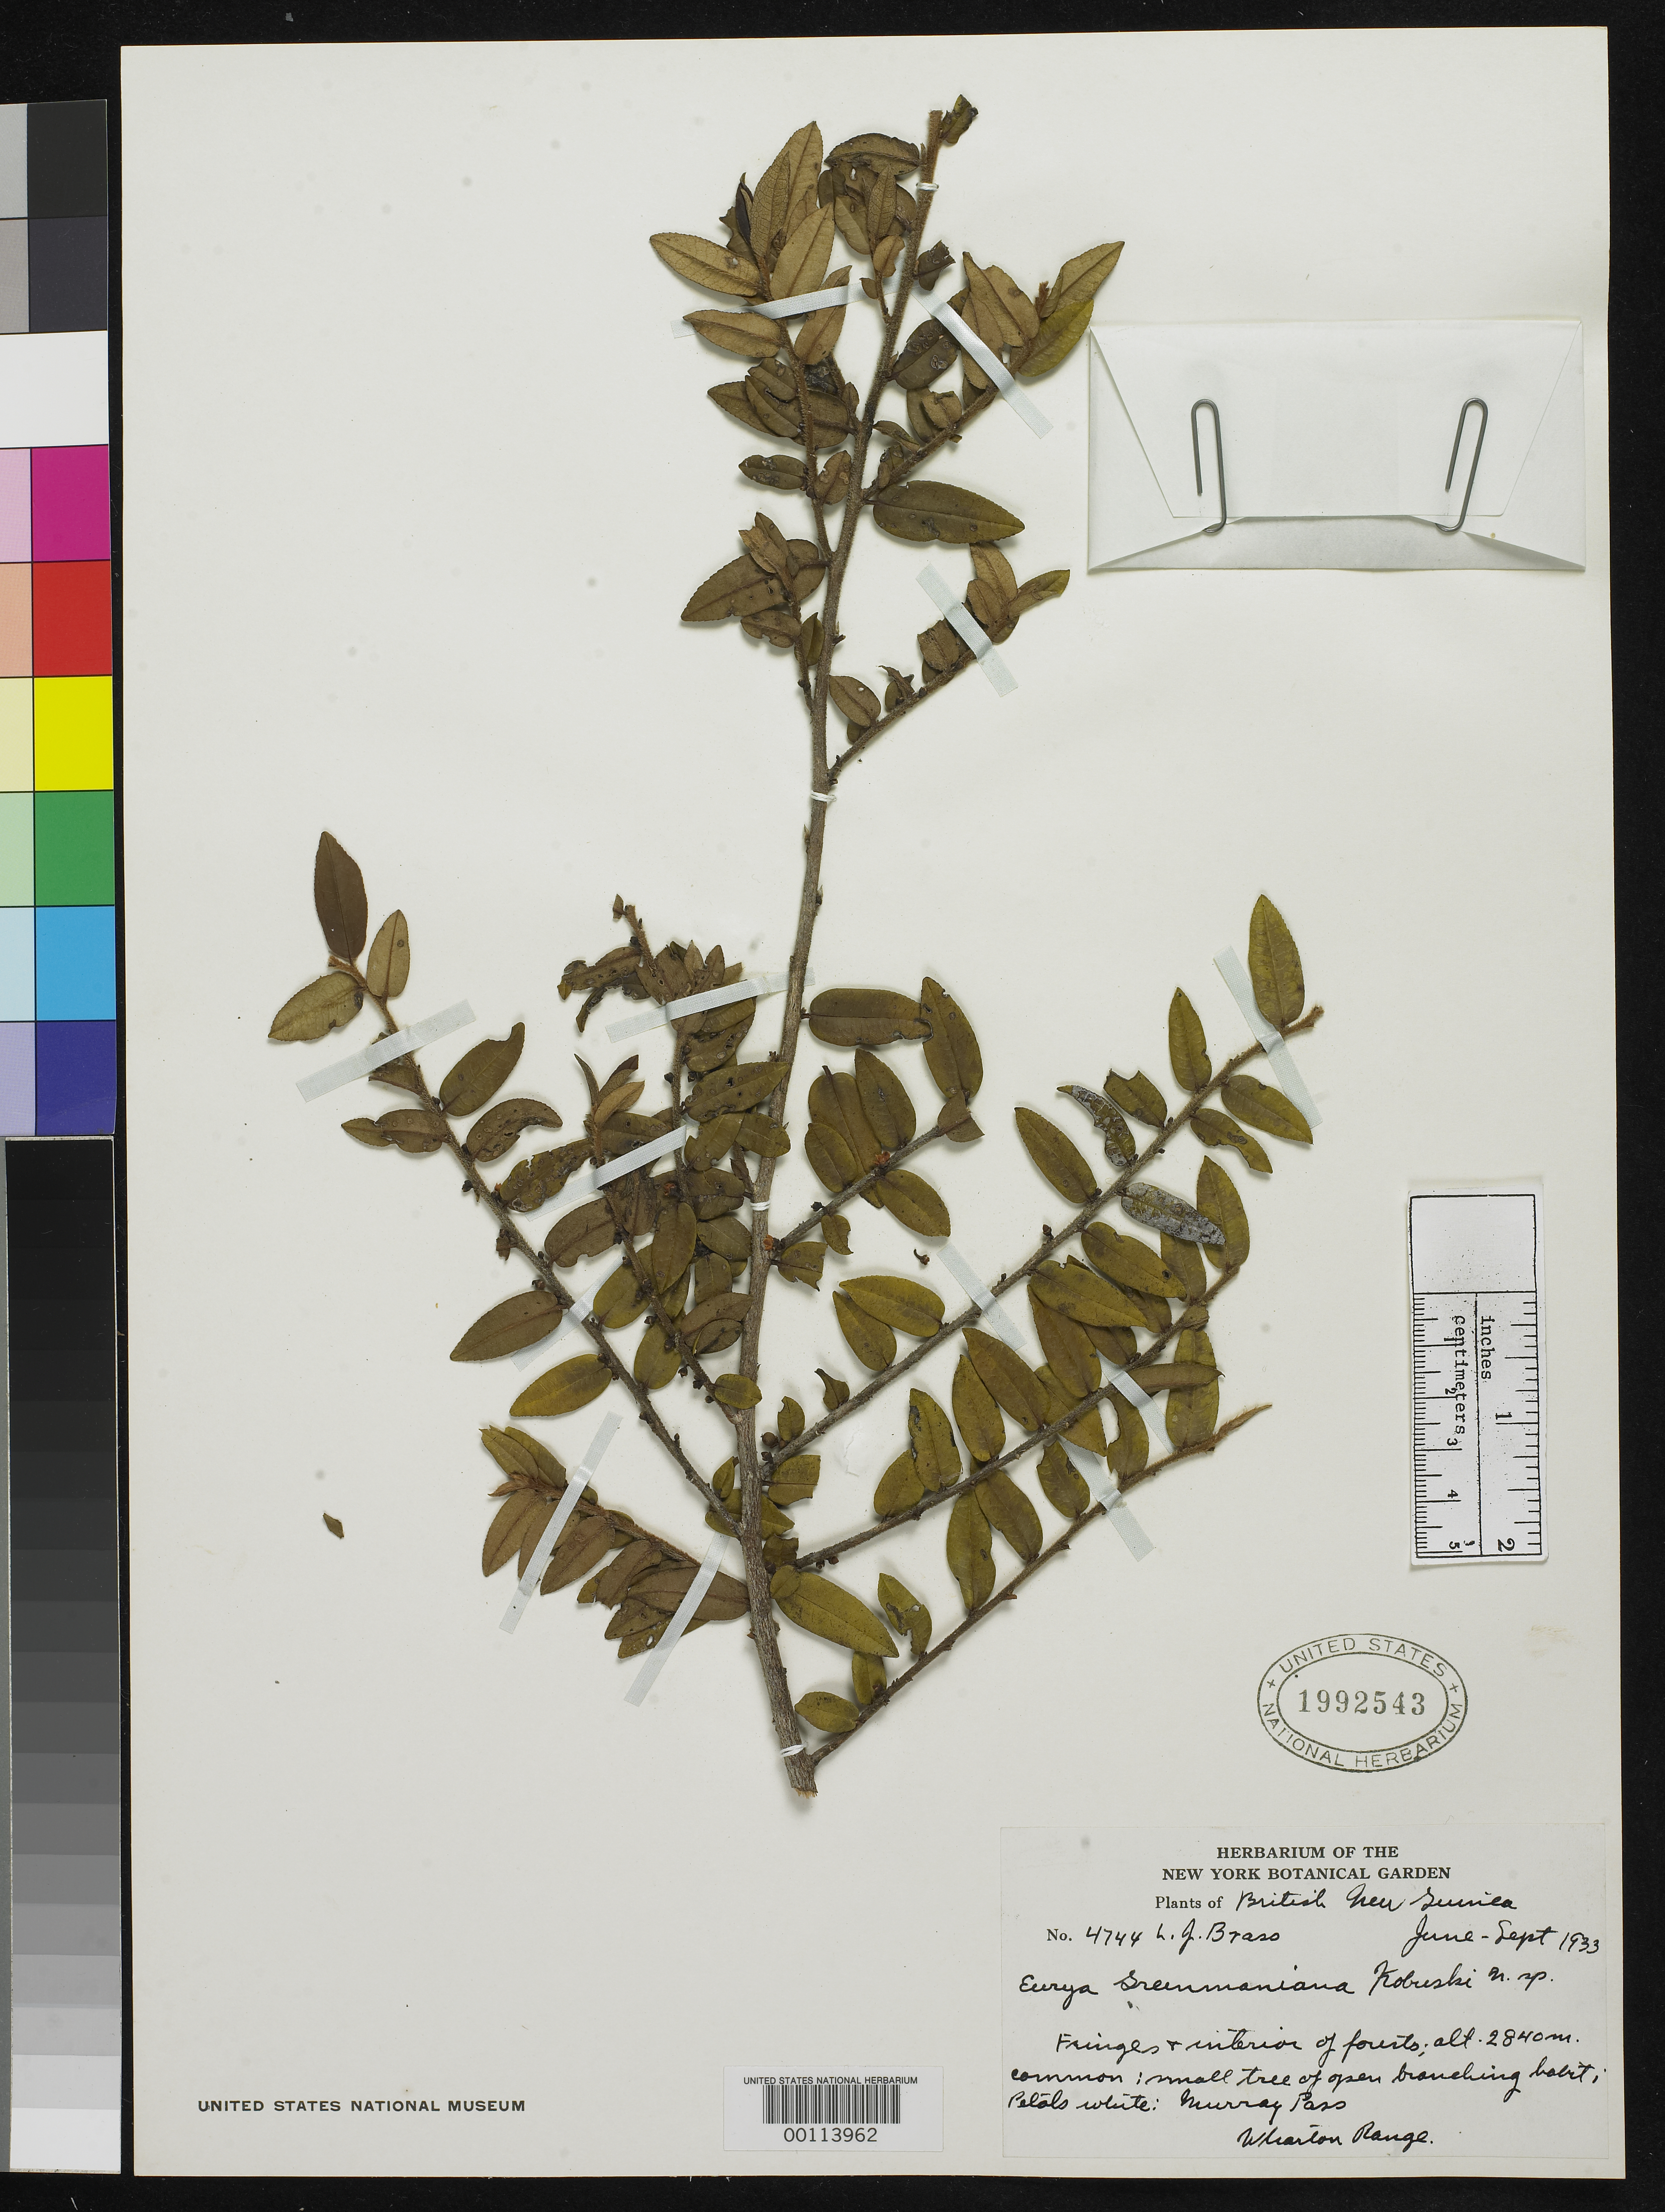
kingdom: Plantae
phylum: Tracheophyta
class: Magnoliopsida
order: Ericales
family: Pentaphylacaceae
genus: Eurya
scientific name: Eurya greenmaniana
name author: Kobuski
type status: Isotype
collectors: L. J. Brass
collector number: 4744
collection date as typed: Jun 1933 to -- Sep 1933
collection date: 1933-06/1933-09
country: Papua New Guinea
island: New Guinea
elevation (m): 2840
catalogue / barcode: US 1992543